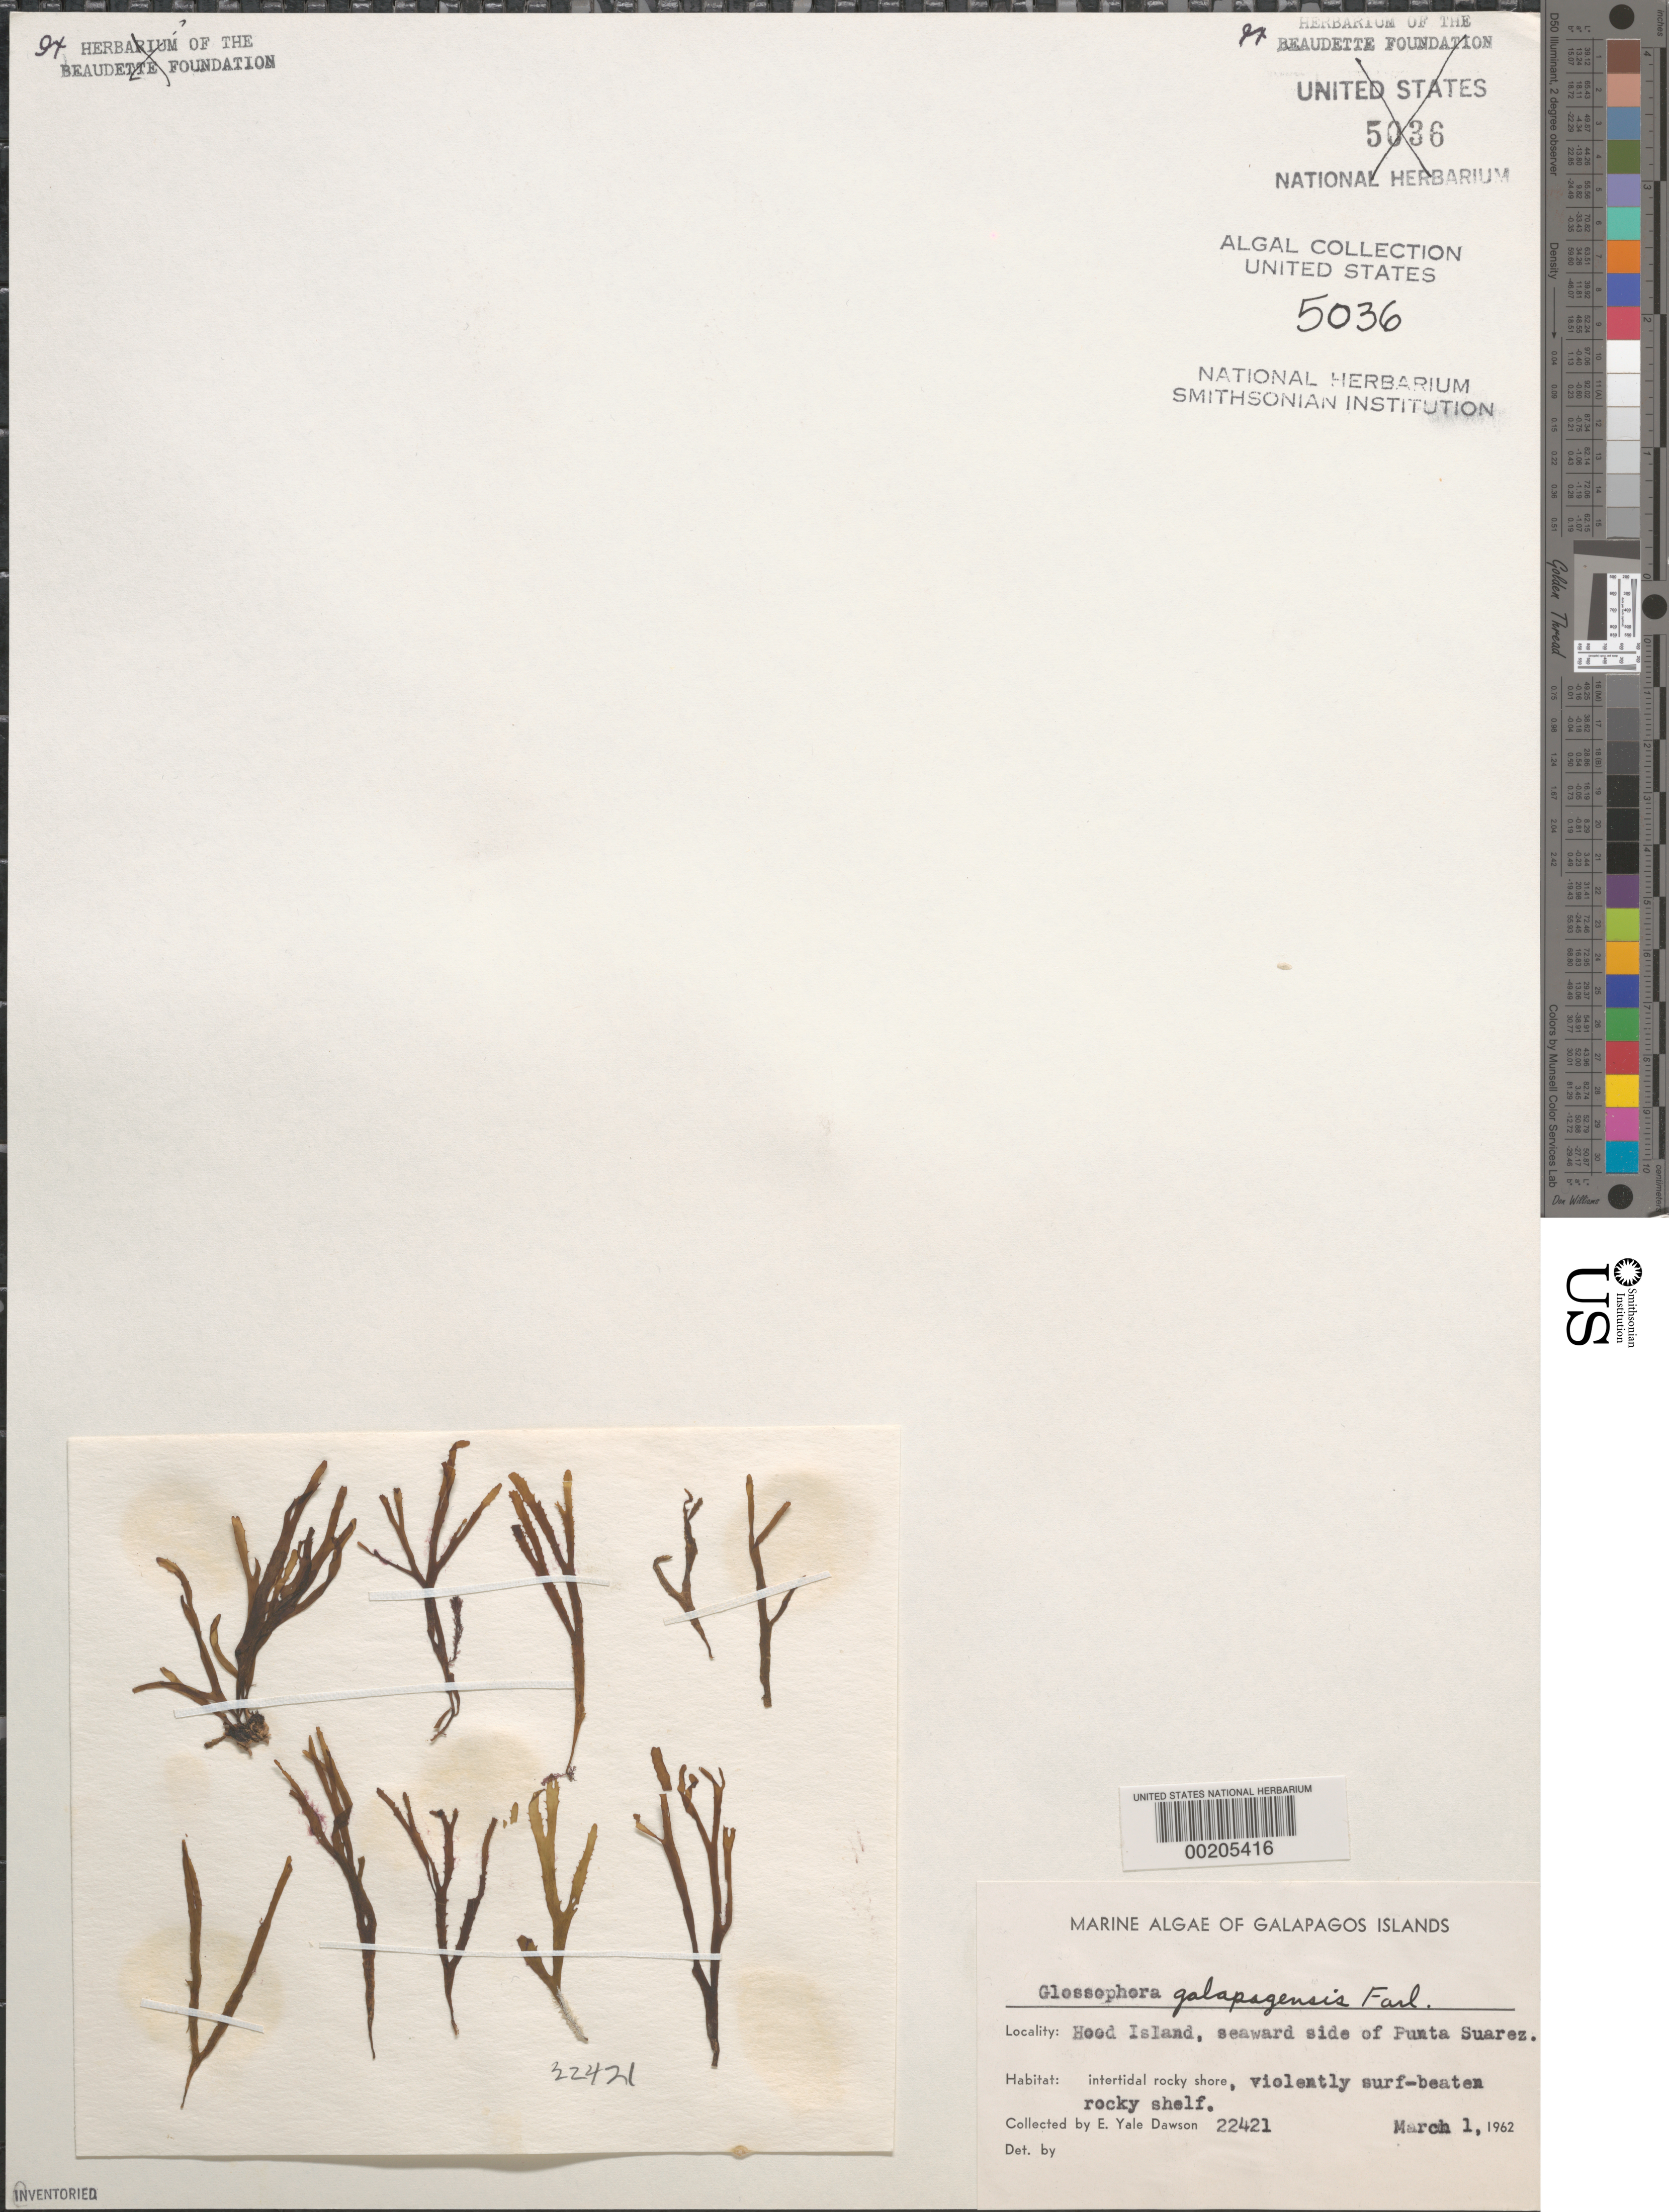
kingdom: Chromista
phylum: Ochrophyta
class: Phaeophyceae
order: Dictyotales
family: Dictyotaceae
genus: Dictyota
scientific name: Dictyota galapagensis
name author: (Farl.) De Clerck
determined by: Algae name updating Project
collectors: E. Y. Dawson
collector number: EYD 22421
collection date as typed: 01 Mar 1962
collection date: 1962-03-01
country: Ecuador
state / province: Colón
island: Española [Hood]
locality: Punta Suarez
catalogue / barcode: US 5036